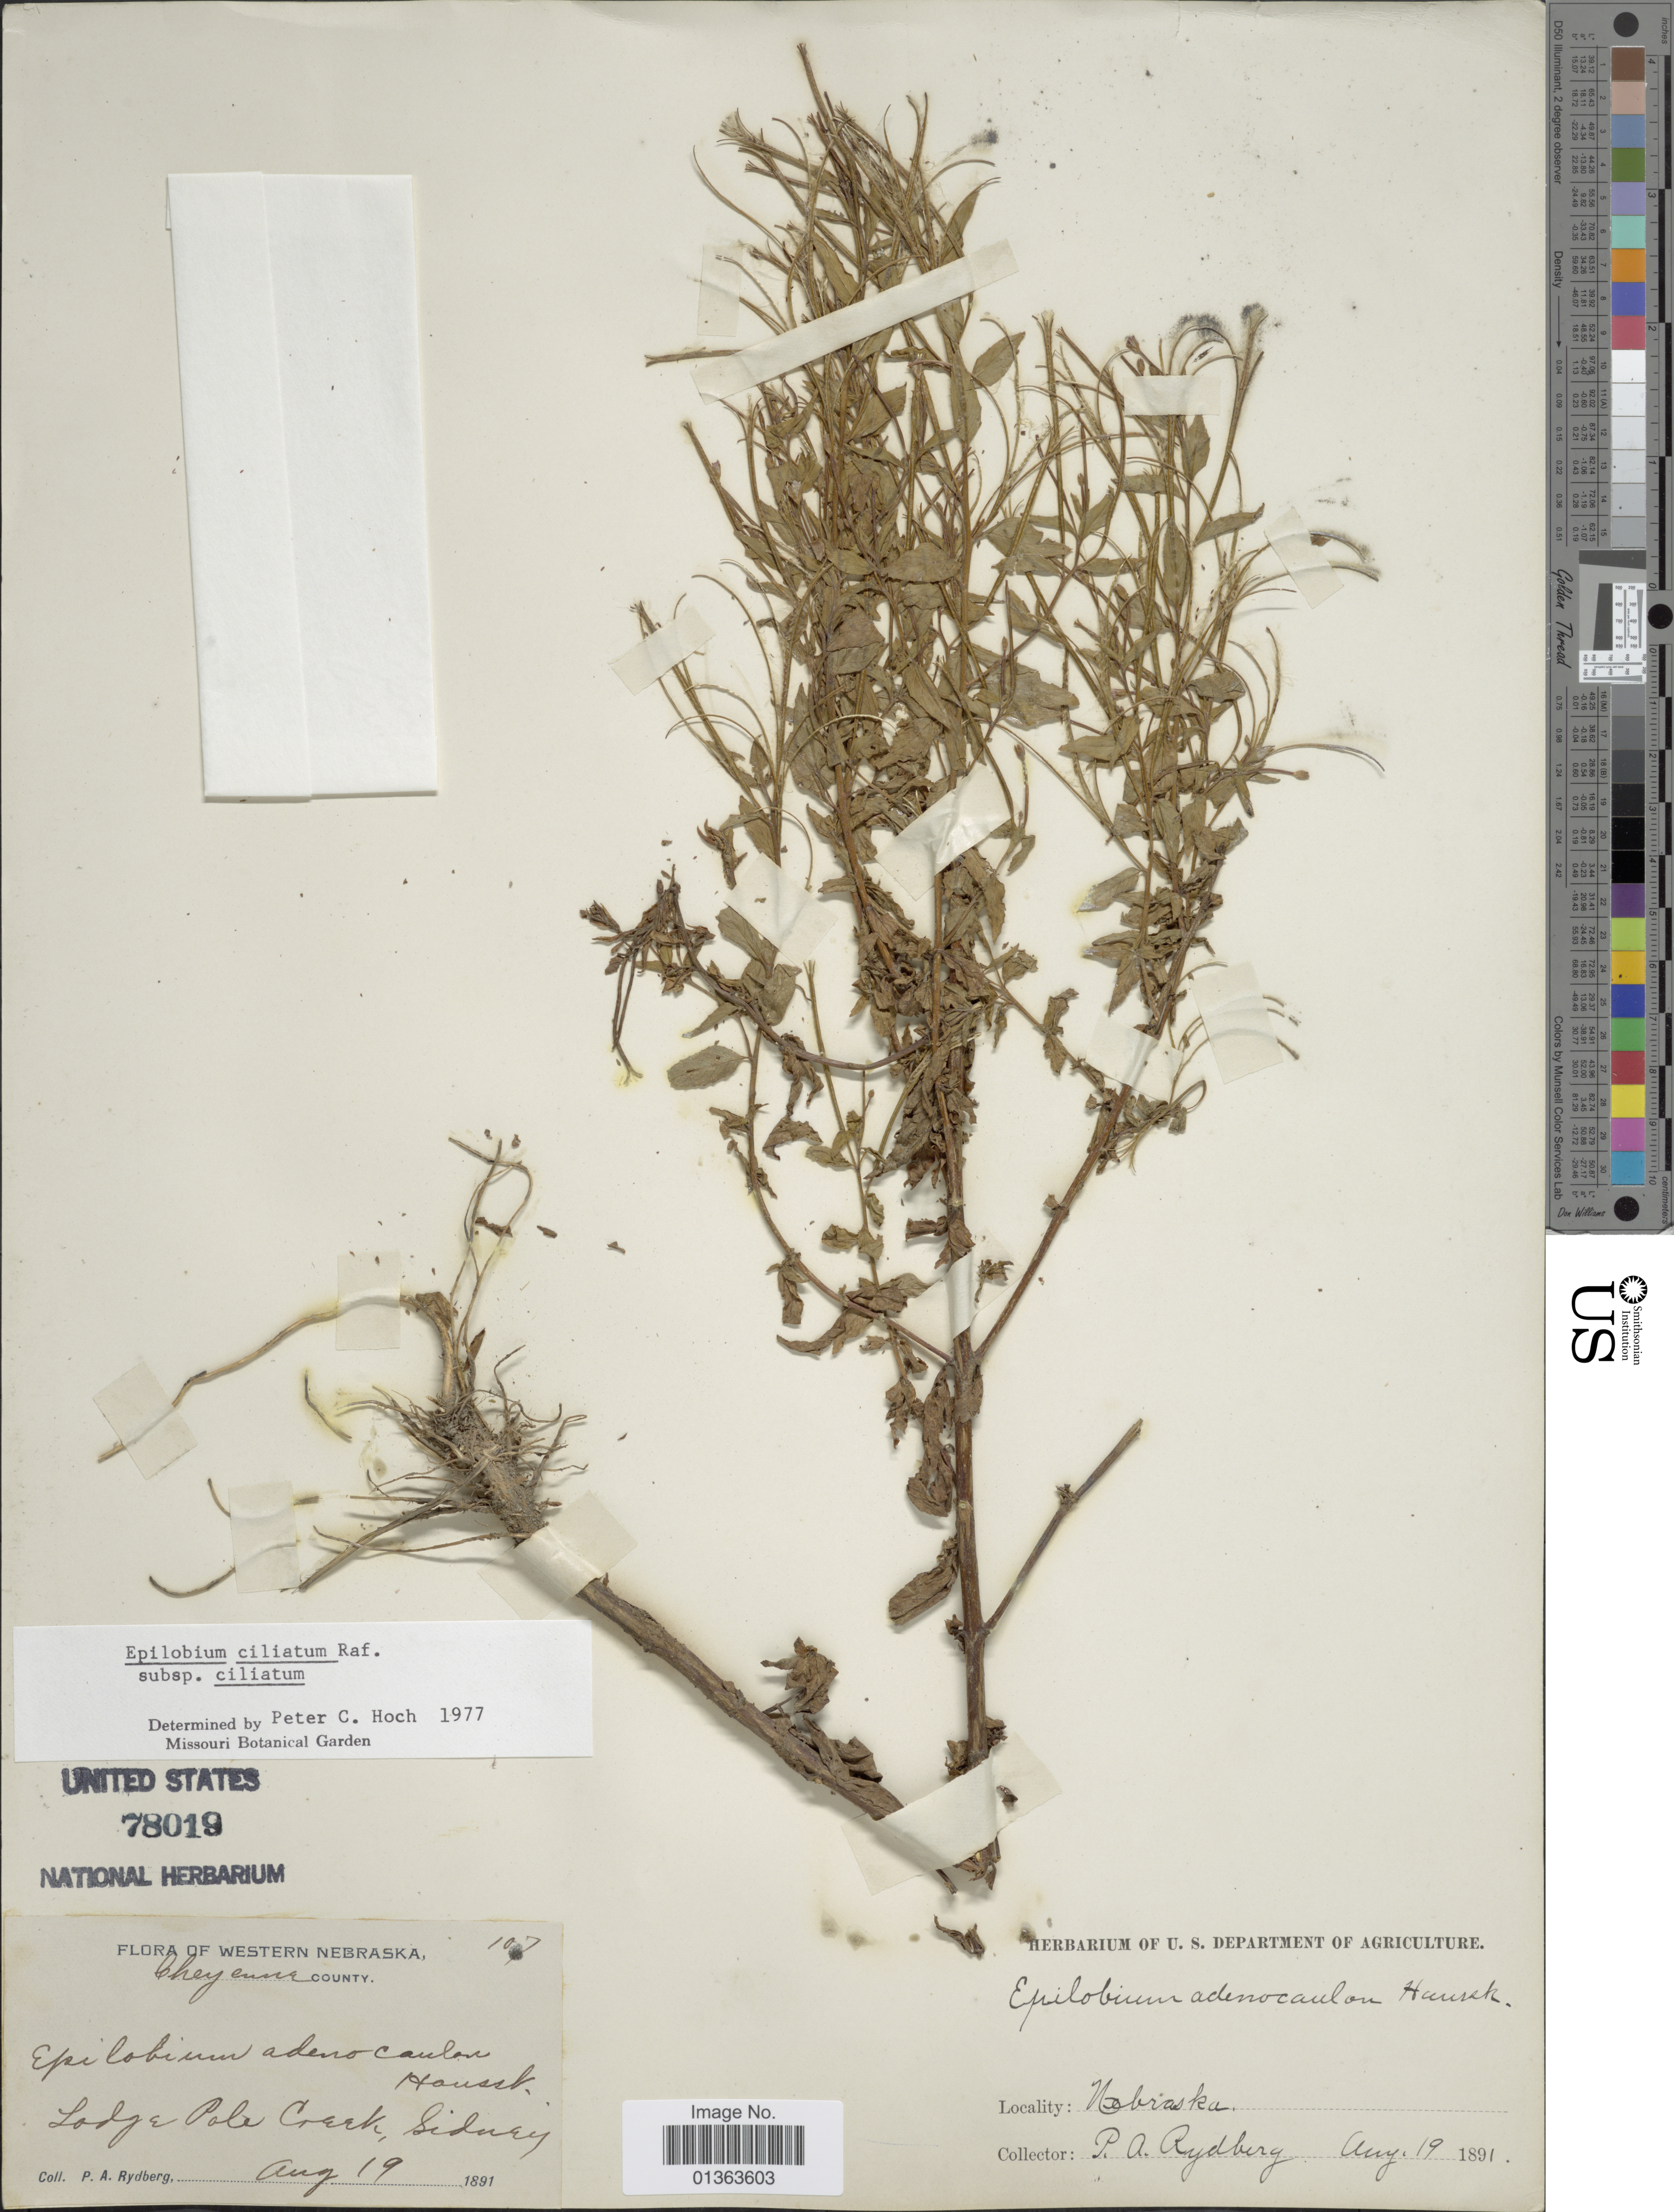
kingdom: Plantae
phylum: Tracheophyta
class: Magnoliopsida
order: Myrtales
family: Onagraceae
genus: Epilobium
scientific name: Epilobium ciliatum subsp. ciliatum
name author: Raf.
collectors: P. A. Rydberg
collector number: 107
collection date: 1891-08-19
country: United States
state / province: Nebraska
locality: Western Nebraska. Cheyenne County. Lodge Pole Creek, Sidney.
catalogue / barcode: US 78019